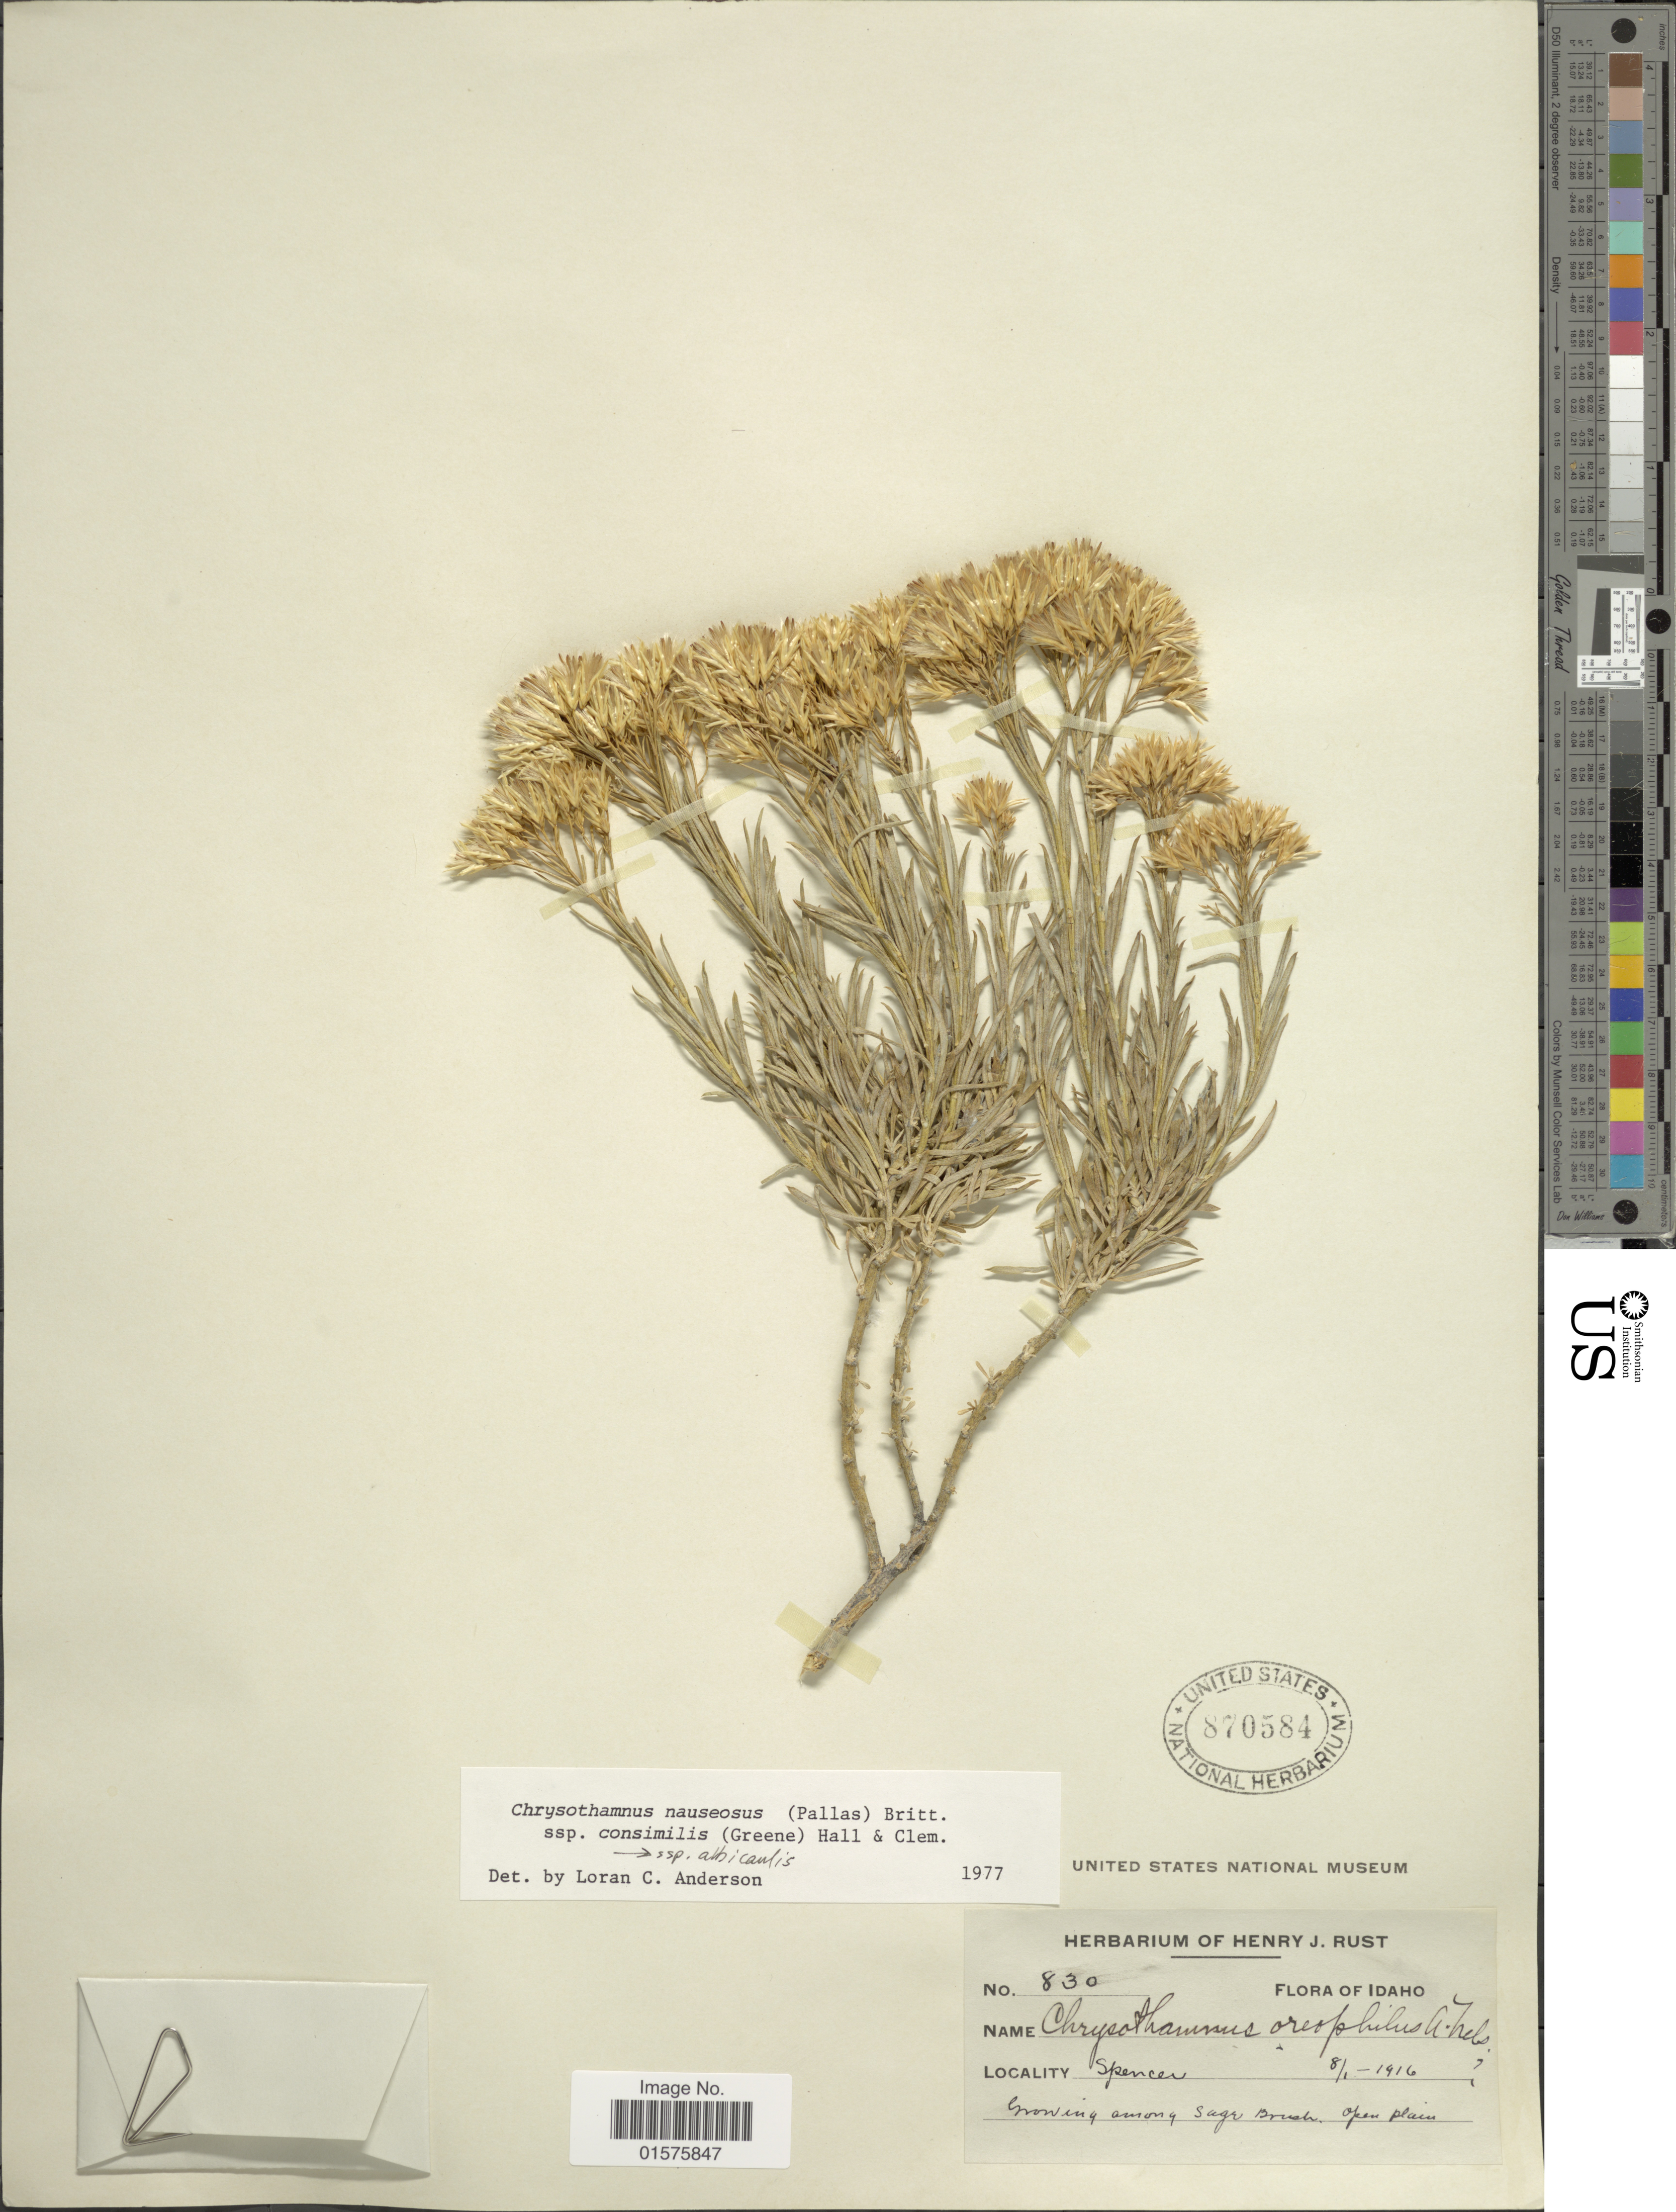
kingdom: Plantae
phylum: Tracheophyta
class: Magnoliopsida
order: Asterales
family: Asteraceae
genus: Ericameria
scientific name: Ericameria nauseosa var. oreophila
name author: (A. Nelson) G.L. Nesom & G.I. Baird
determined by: Urbatsch, Lowell E., Curator (LSU), Louisiana State University (UNITED STATES)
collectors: ex herb. Henry J. Rust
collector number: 830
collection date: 1916-08-01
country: United States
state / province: Idaho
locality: Spencer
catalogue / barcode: US 870584